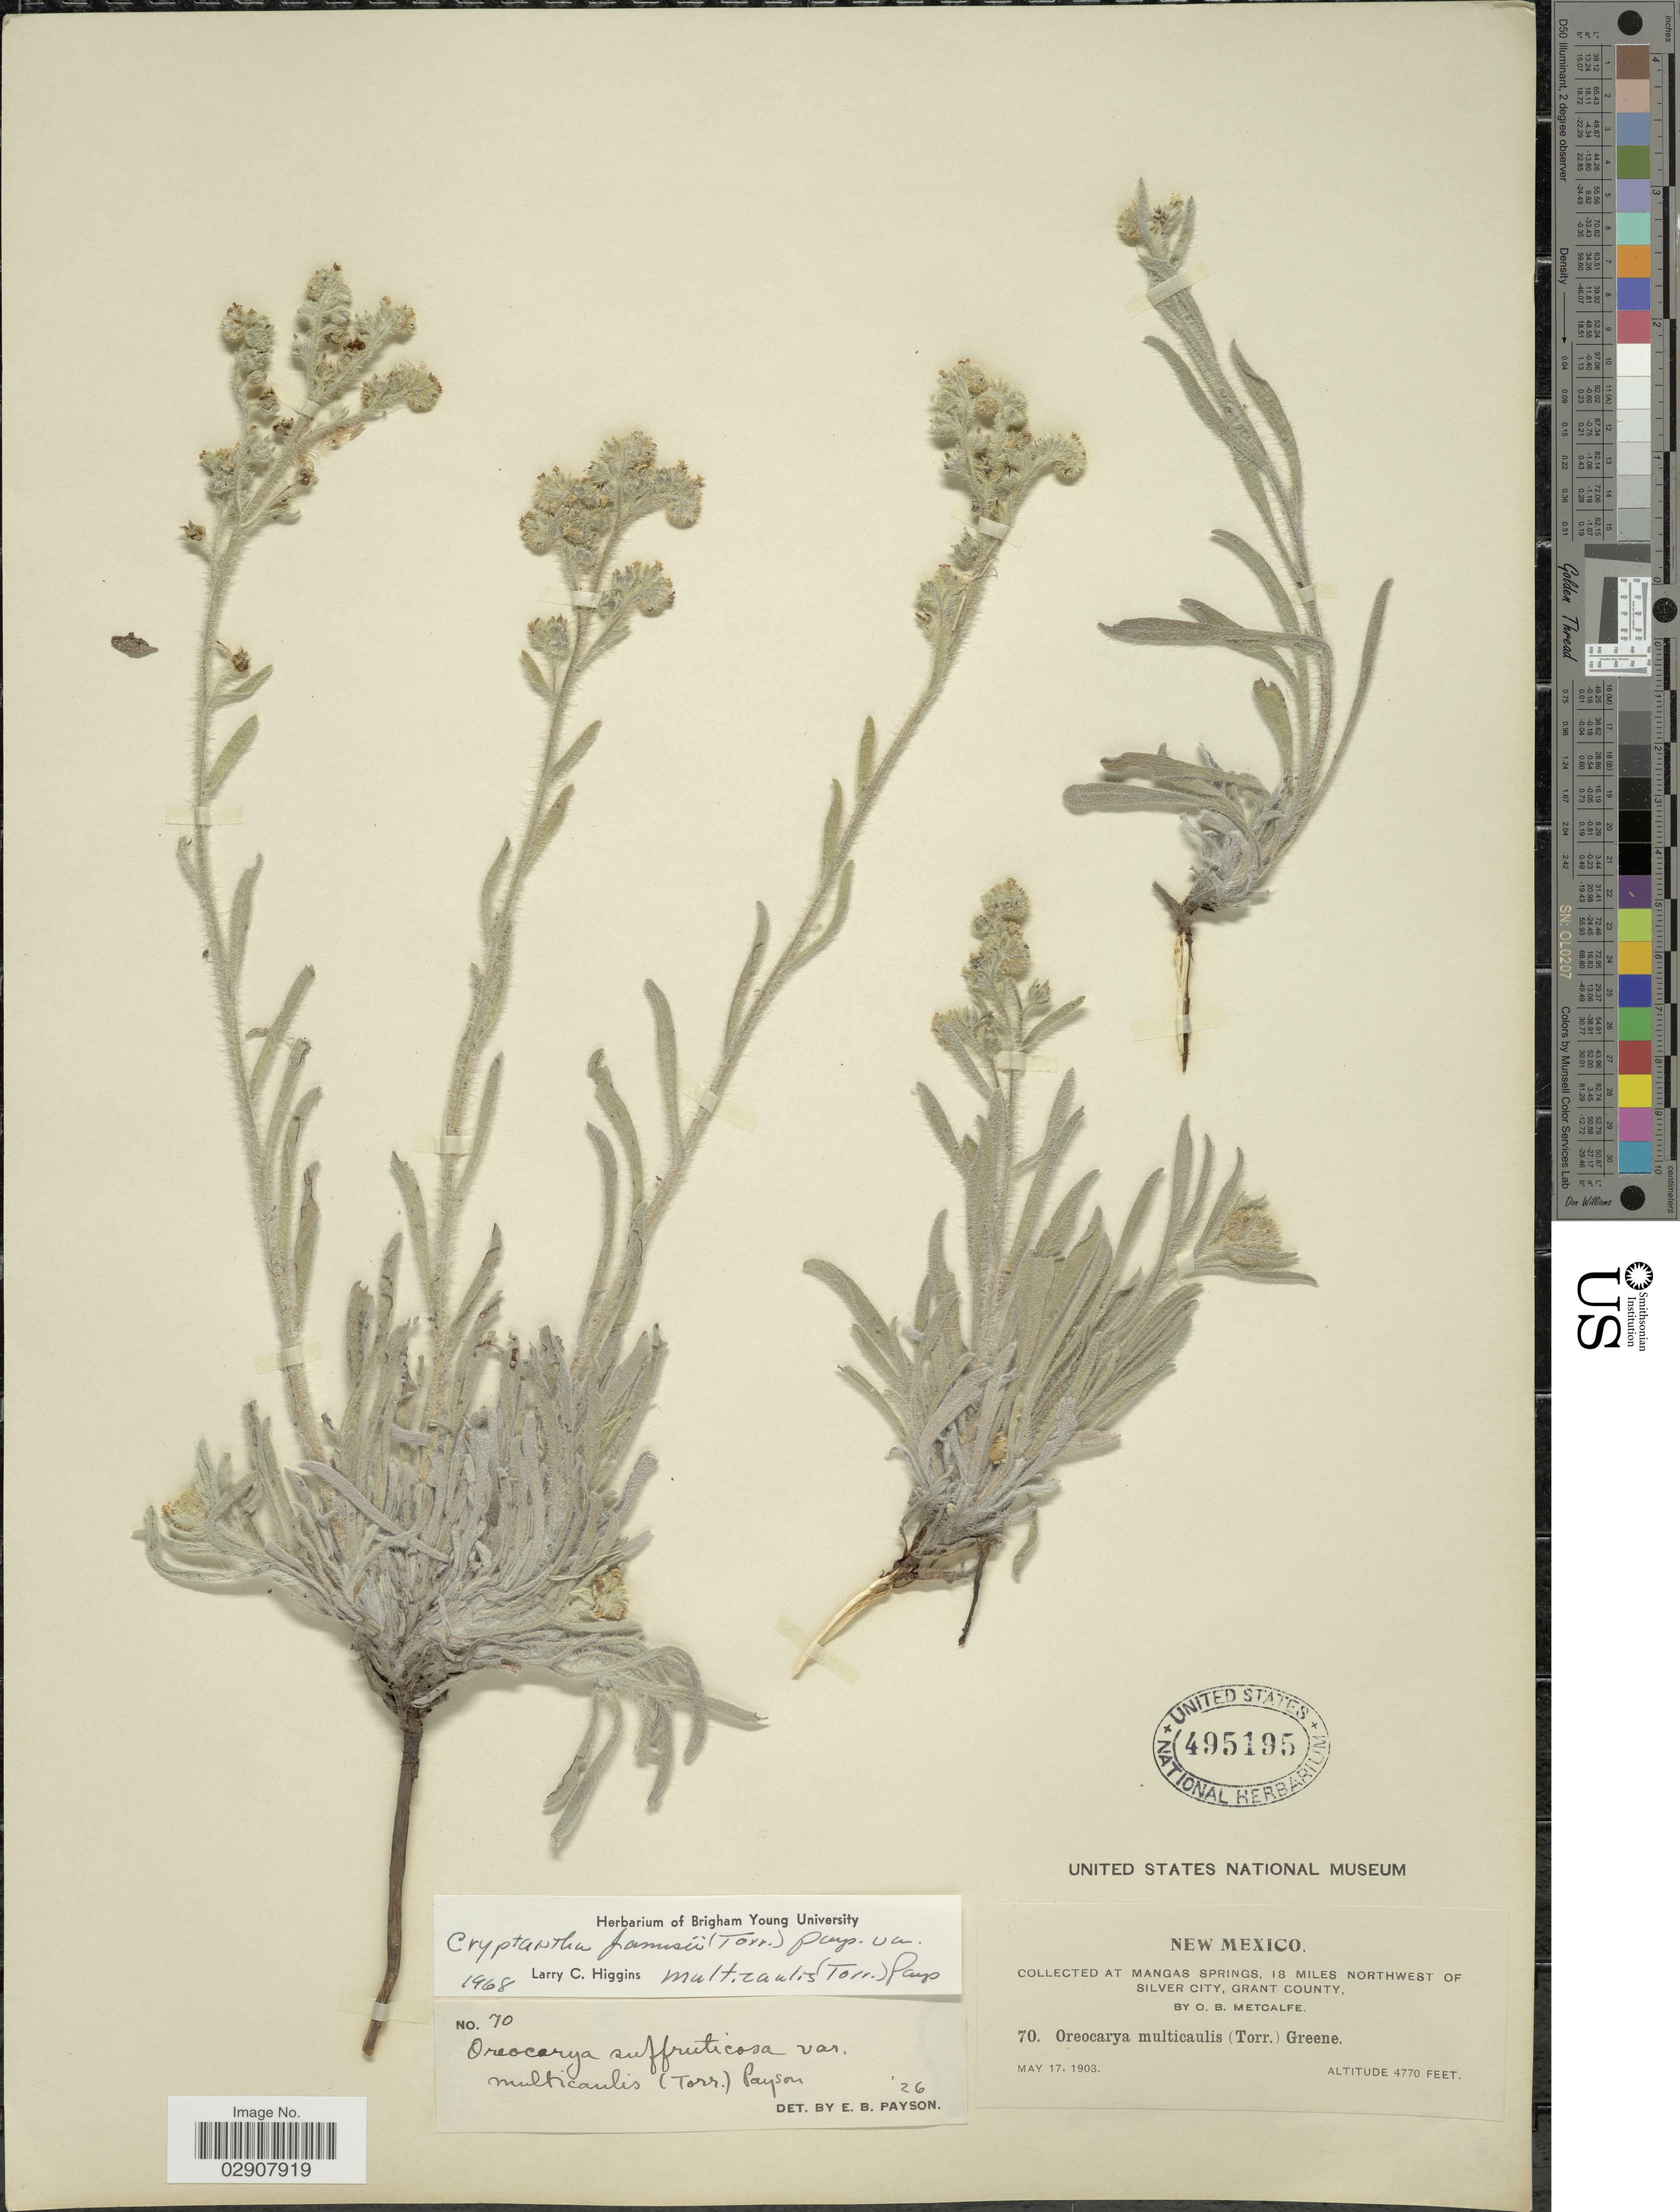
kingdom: Plantae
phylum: Tracheophyta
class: Magnoliopsida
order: Boraginales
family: Boraginaceae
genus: Cryptantha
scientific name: Cryptantha jamesii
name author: (Torr.) Payson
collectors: O. B. Metcalfe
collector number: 70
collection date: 1903-05-17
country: United States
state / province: New Mexico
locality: Mangas Springs, 18 miles northwest of Silver City, Grant County. New Mexico.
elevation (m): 1454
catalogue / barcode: US 495195